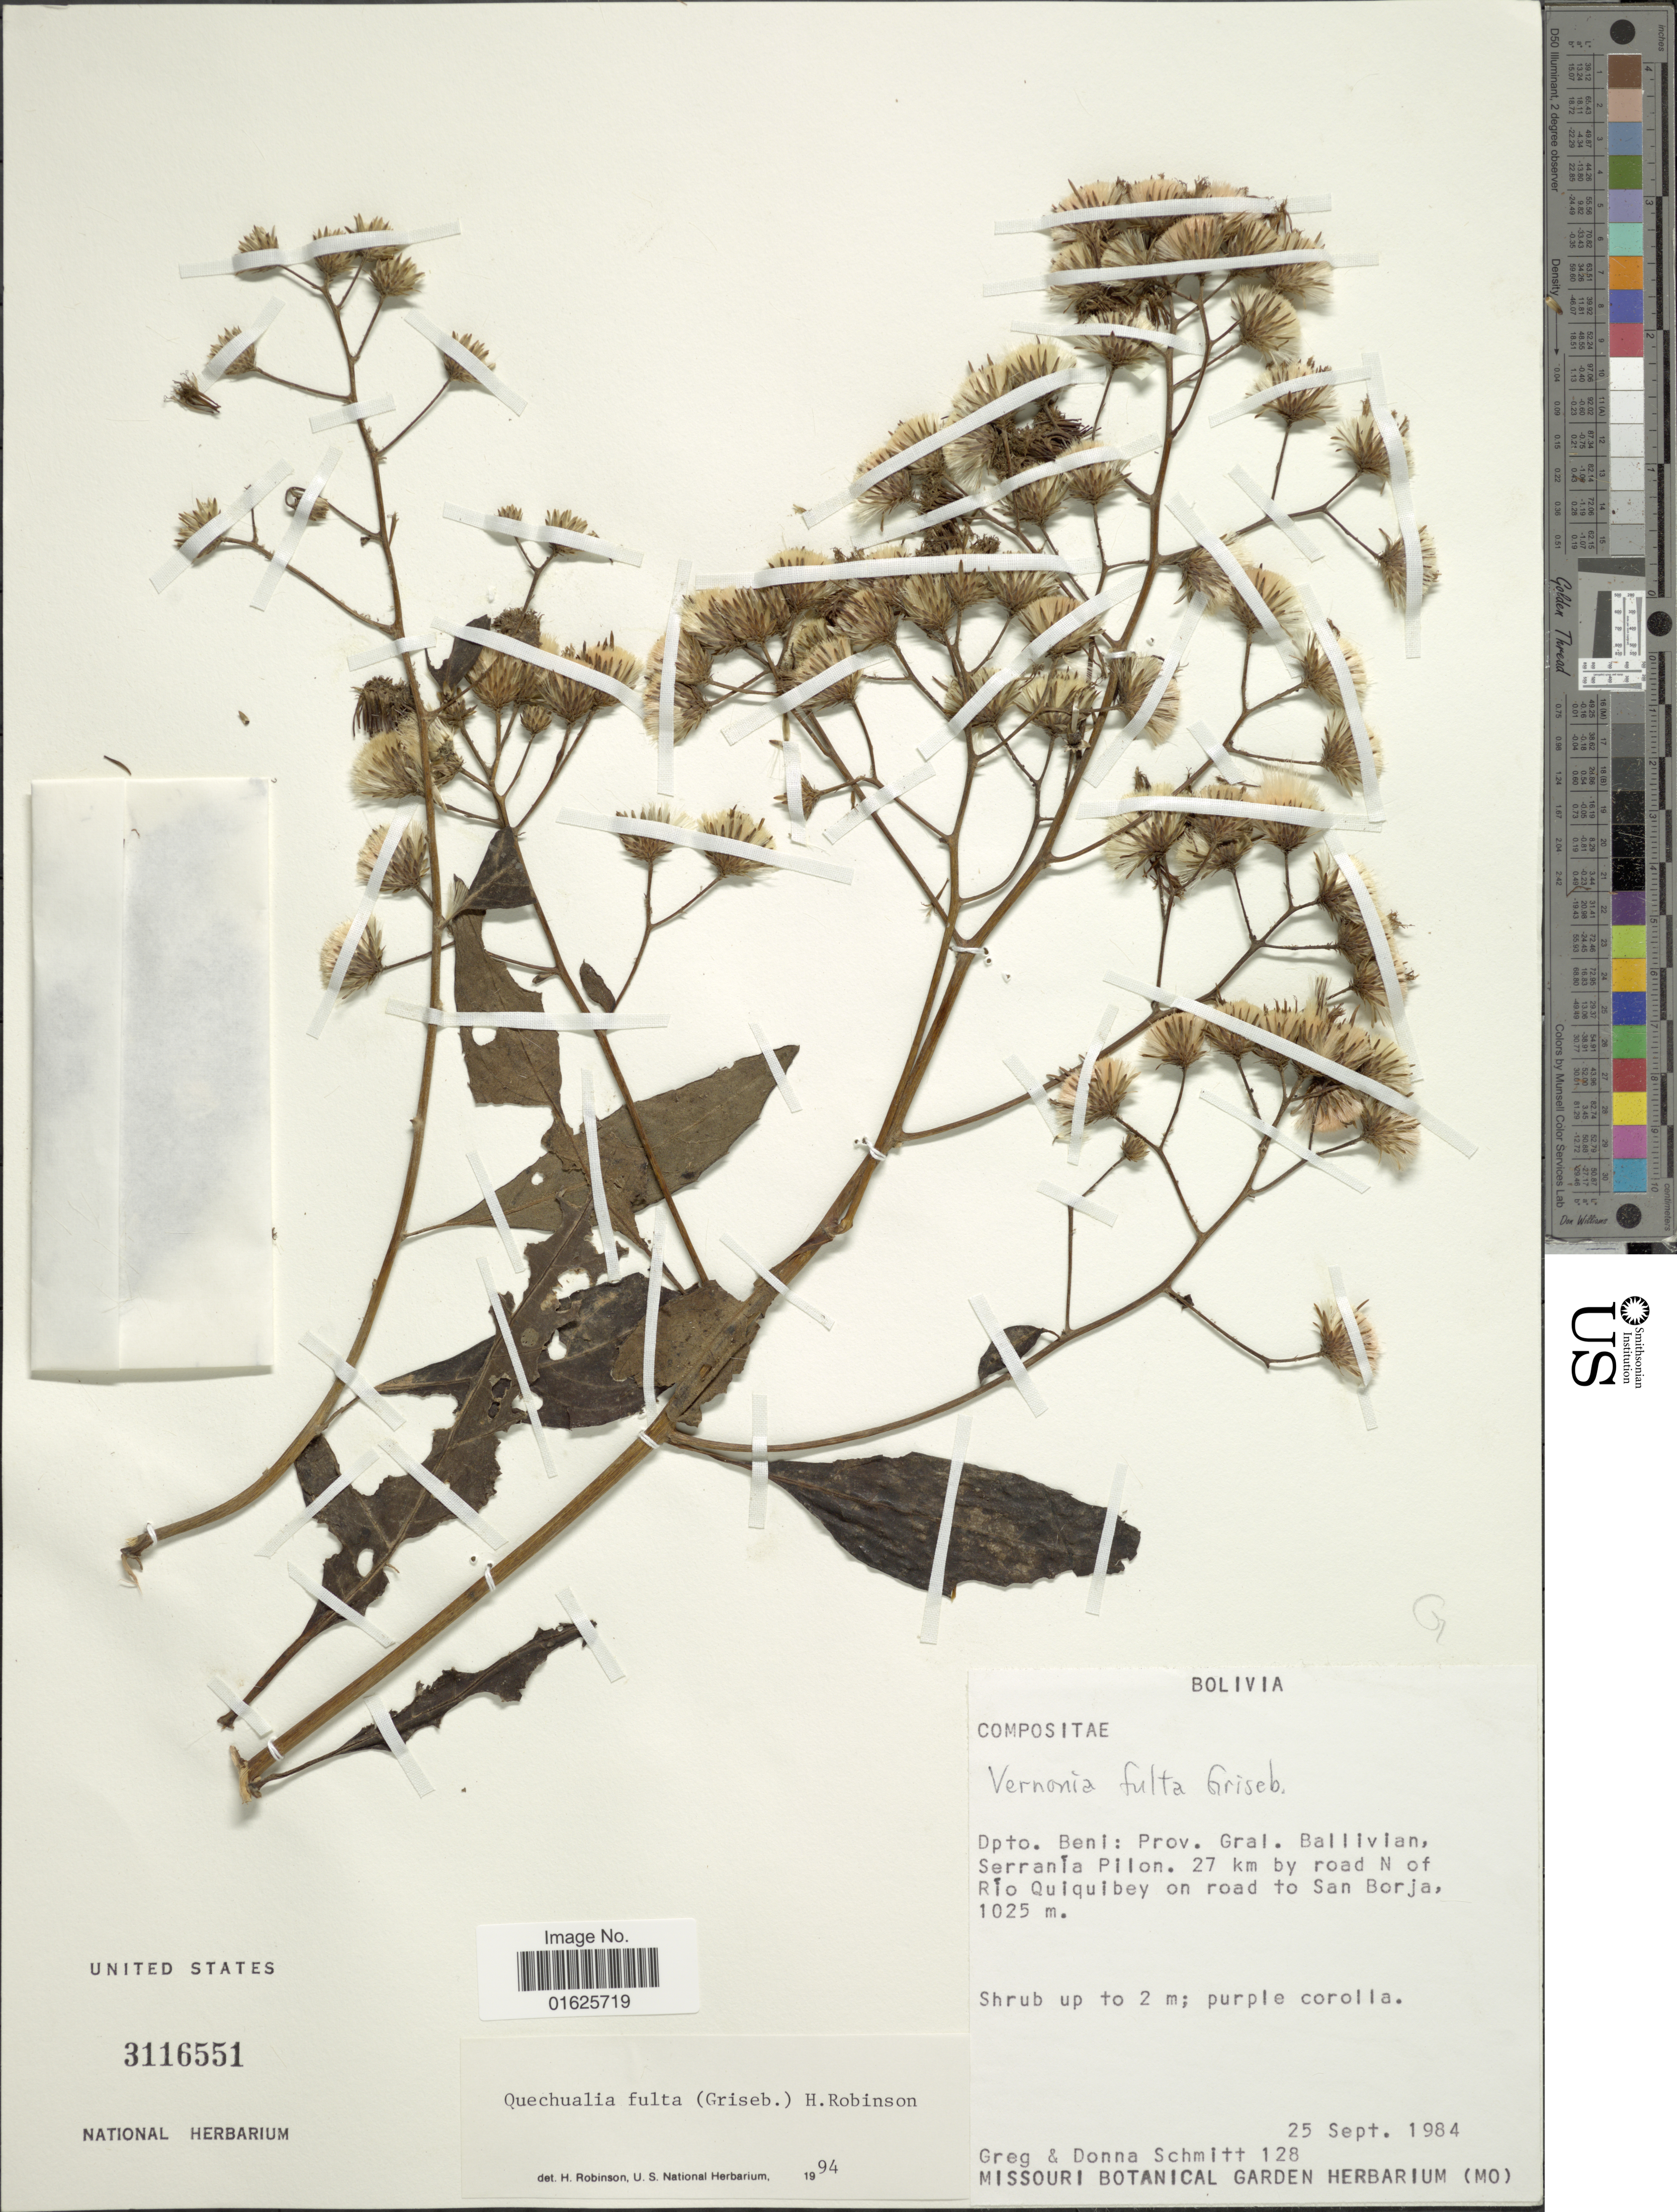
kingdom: Plantae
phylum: Tracheophyta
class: Magnoliopsida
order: Asterales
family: Asteraceae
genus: Quechualia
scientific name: Quechualia fulta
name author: (Griseb.) H. Rob.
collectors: G. Schmitt & D. Schmitt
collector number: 128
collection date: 1984-09-25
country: Bolivia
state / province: Beni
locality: Dpto. Beni: Prov. Gral. Ballivian, Serrania Pilon. 27 km by road N of Rio Quiquibey on road to San Borja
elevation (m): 1025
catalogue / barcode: US 3116551